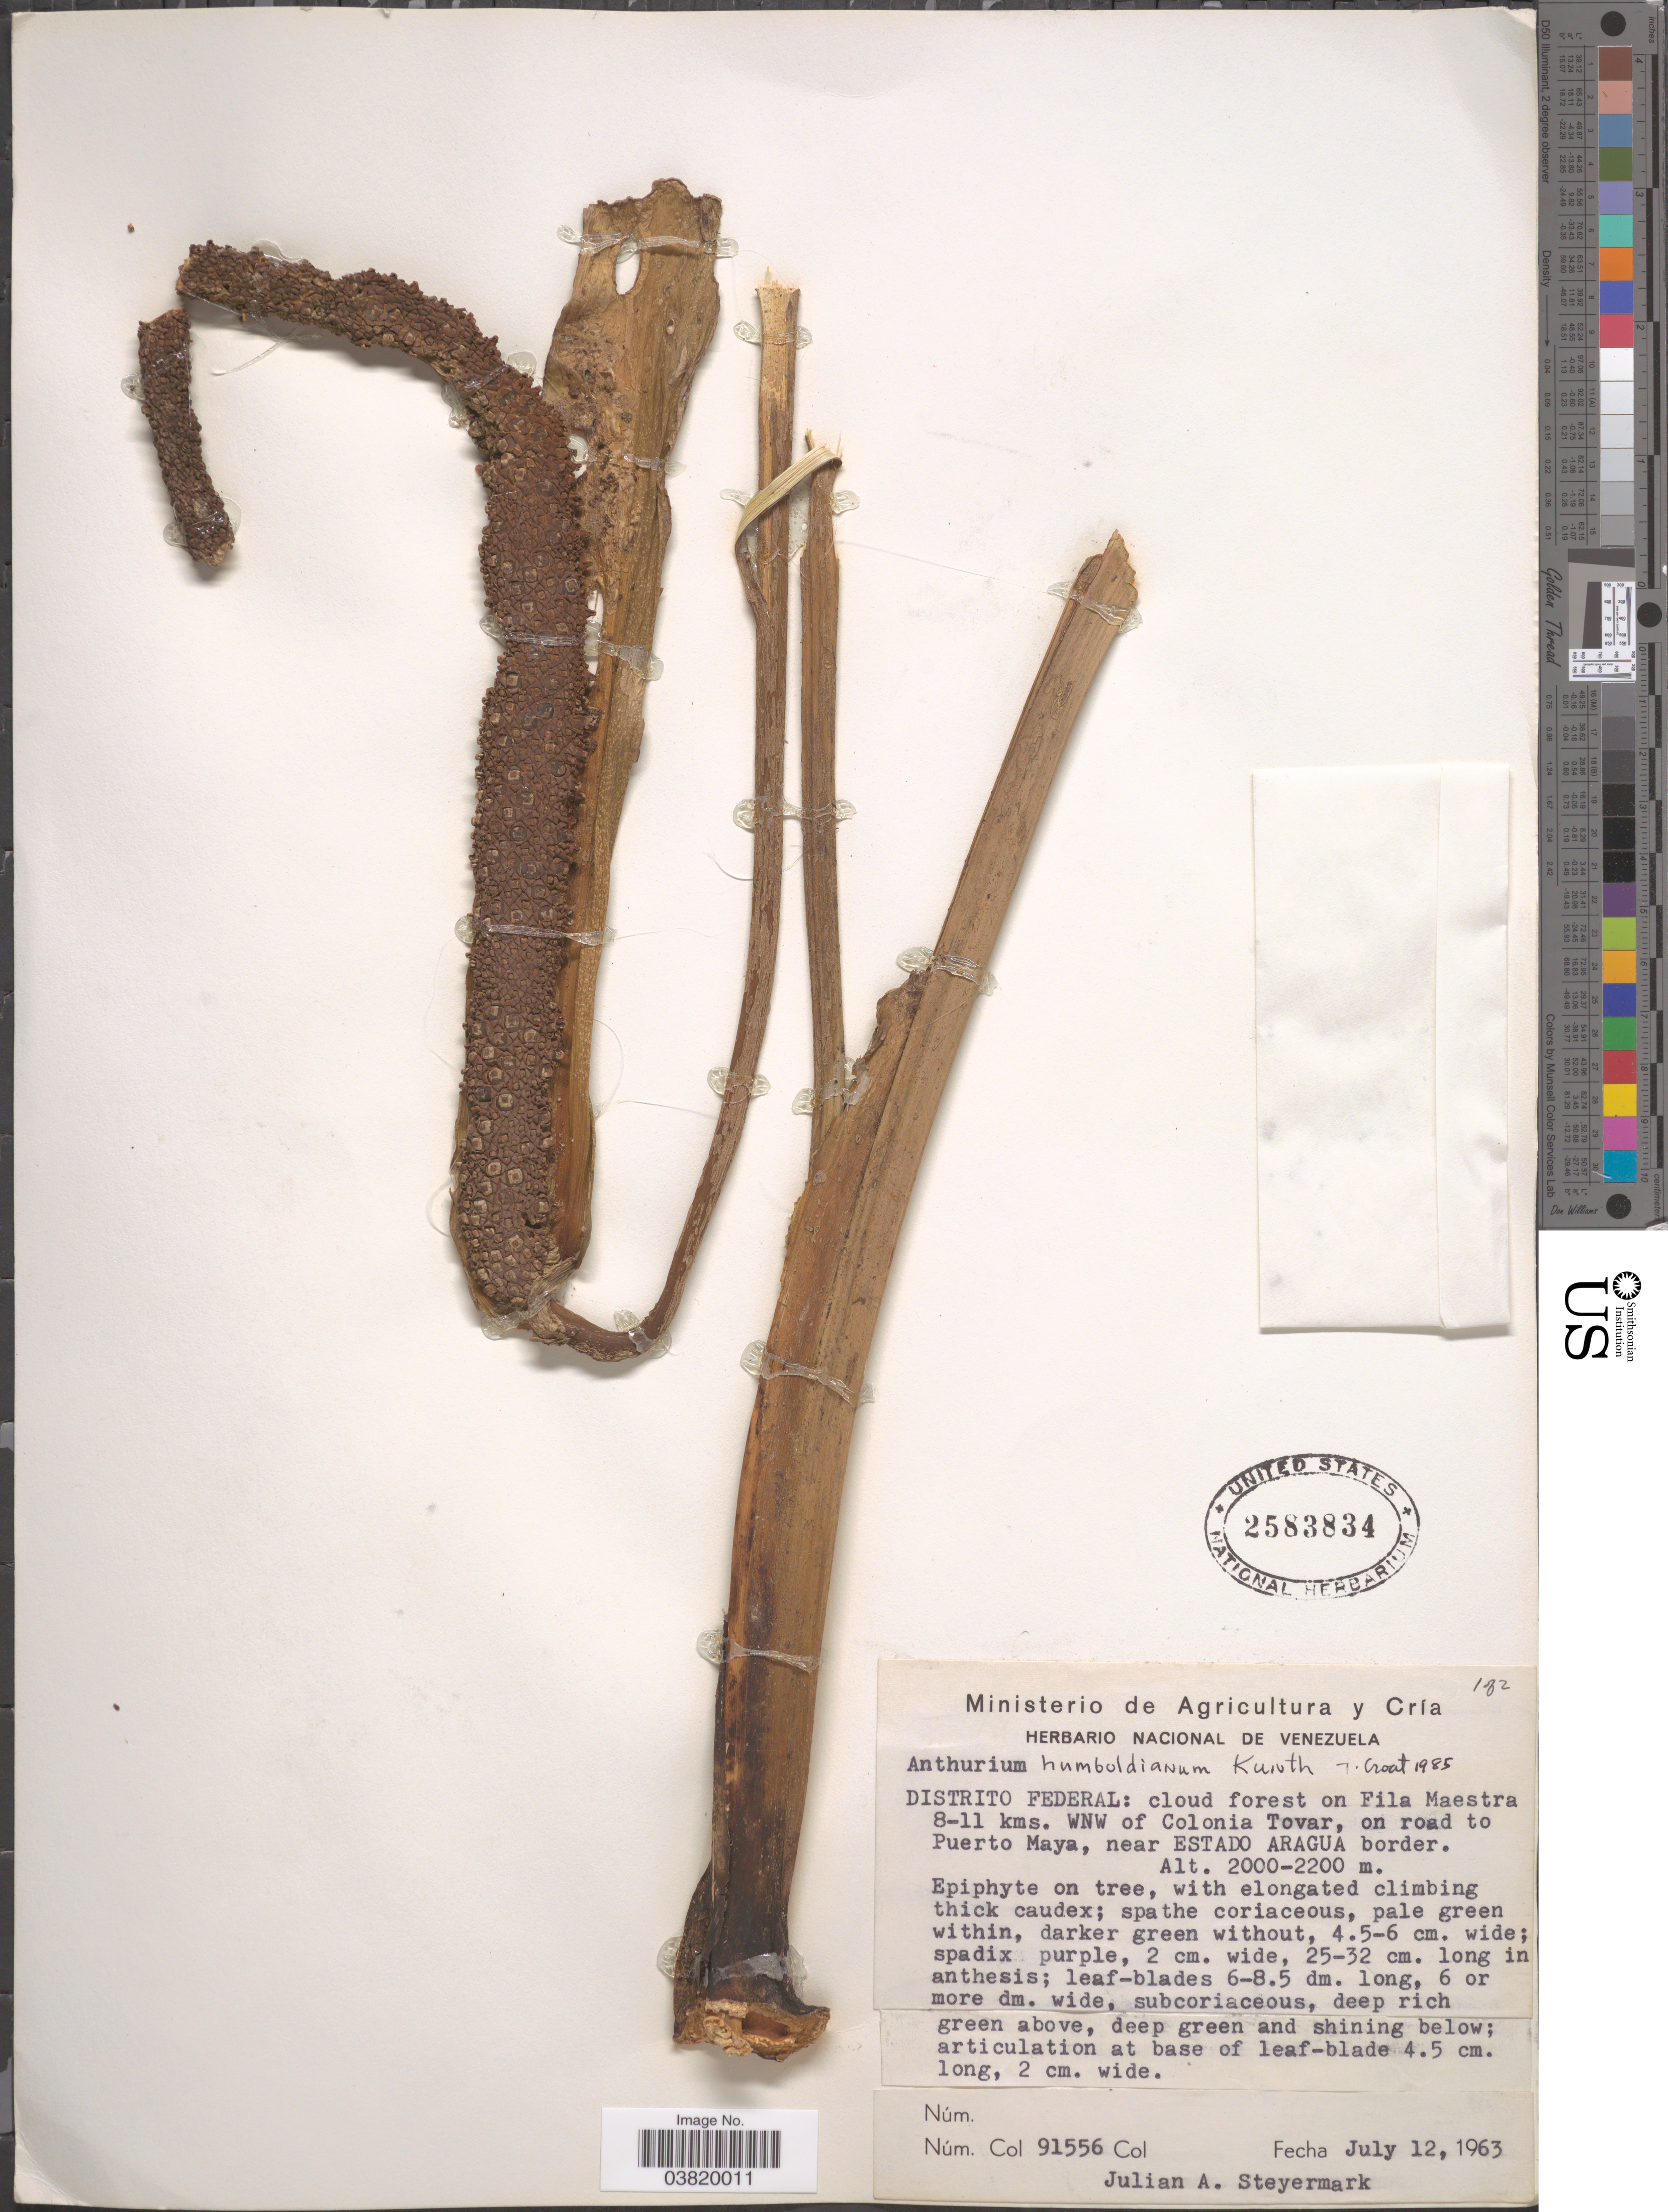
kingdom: Plantae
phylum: Tracheophyta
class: Liliopsida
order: Alismatales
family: Araceae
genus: Anthurium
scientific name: Anthurium humboldtianum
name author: Kunth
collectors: J. Steyermark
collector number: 91556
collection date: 1963-07-12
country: Venezuela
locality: Distrito Federal: cloud forest on Fila Maestra 8-11 kms. WNW of Colonia Tovar, on road to Puerto Maya, near Estado Aragua border.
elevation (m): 2000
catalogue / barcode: US 2583834